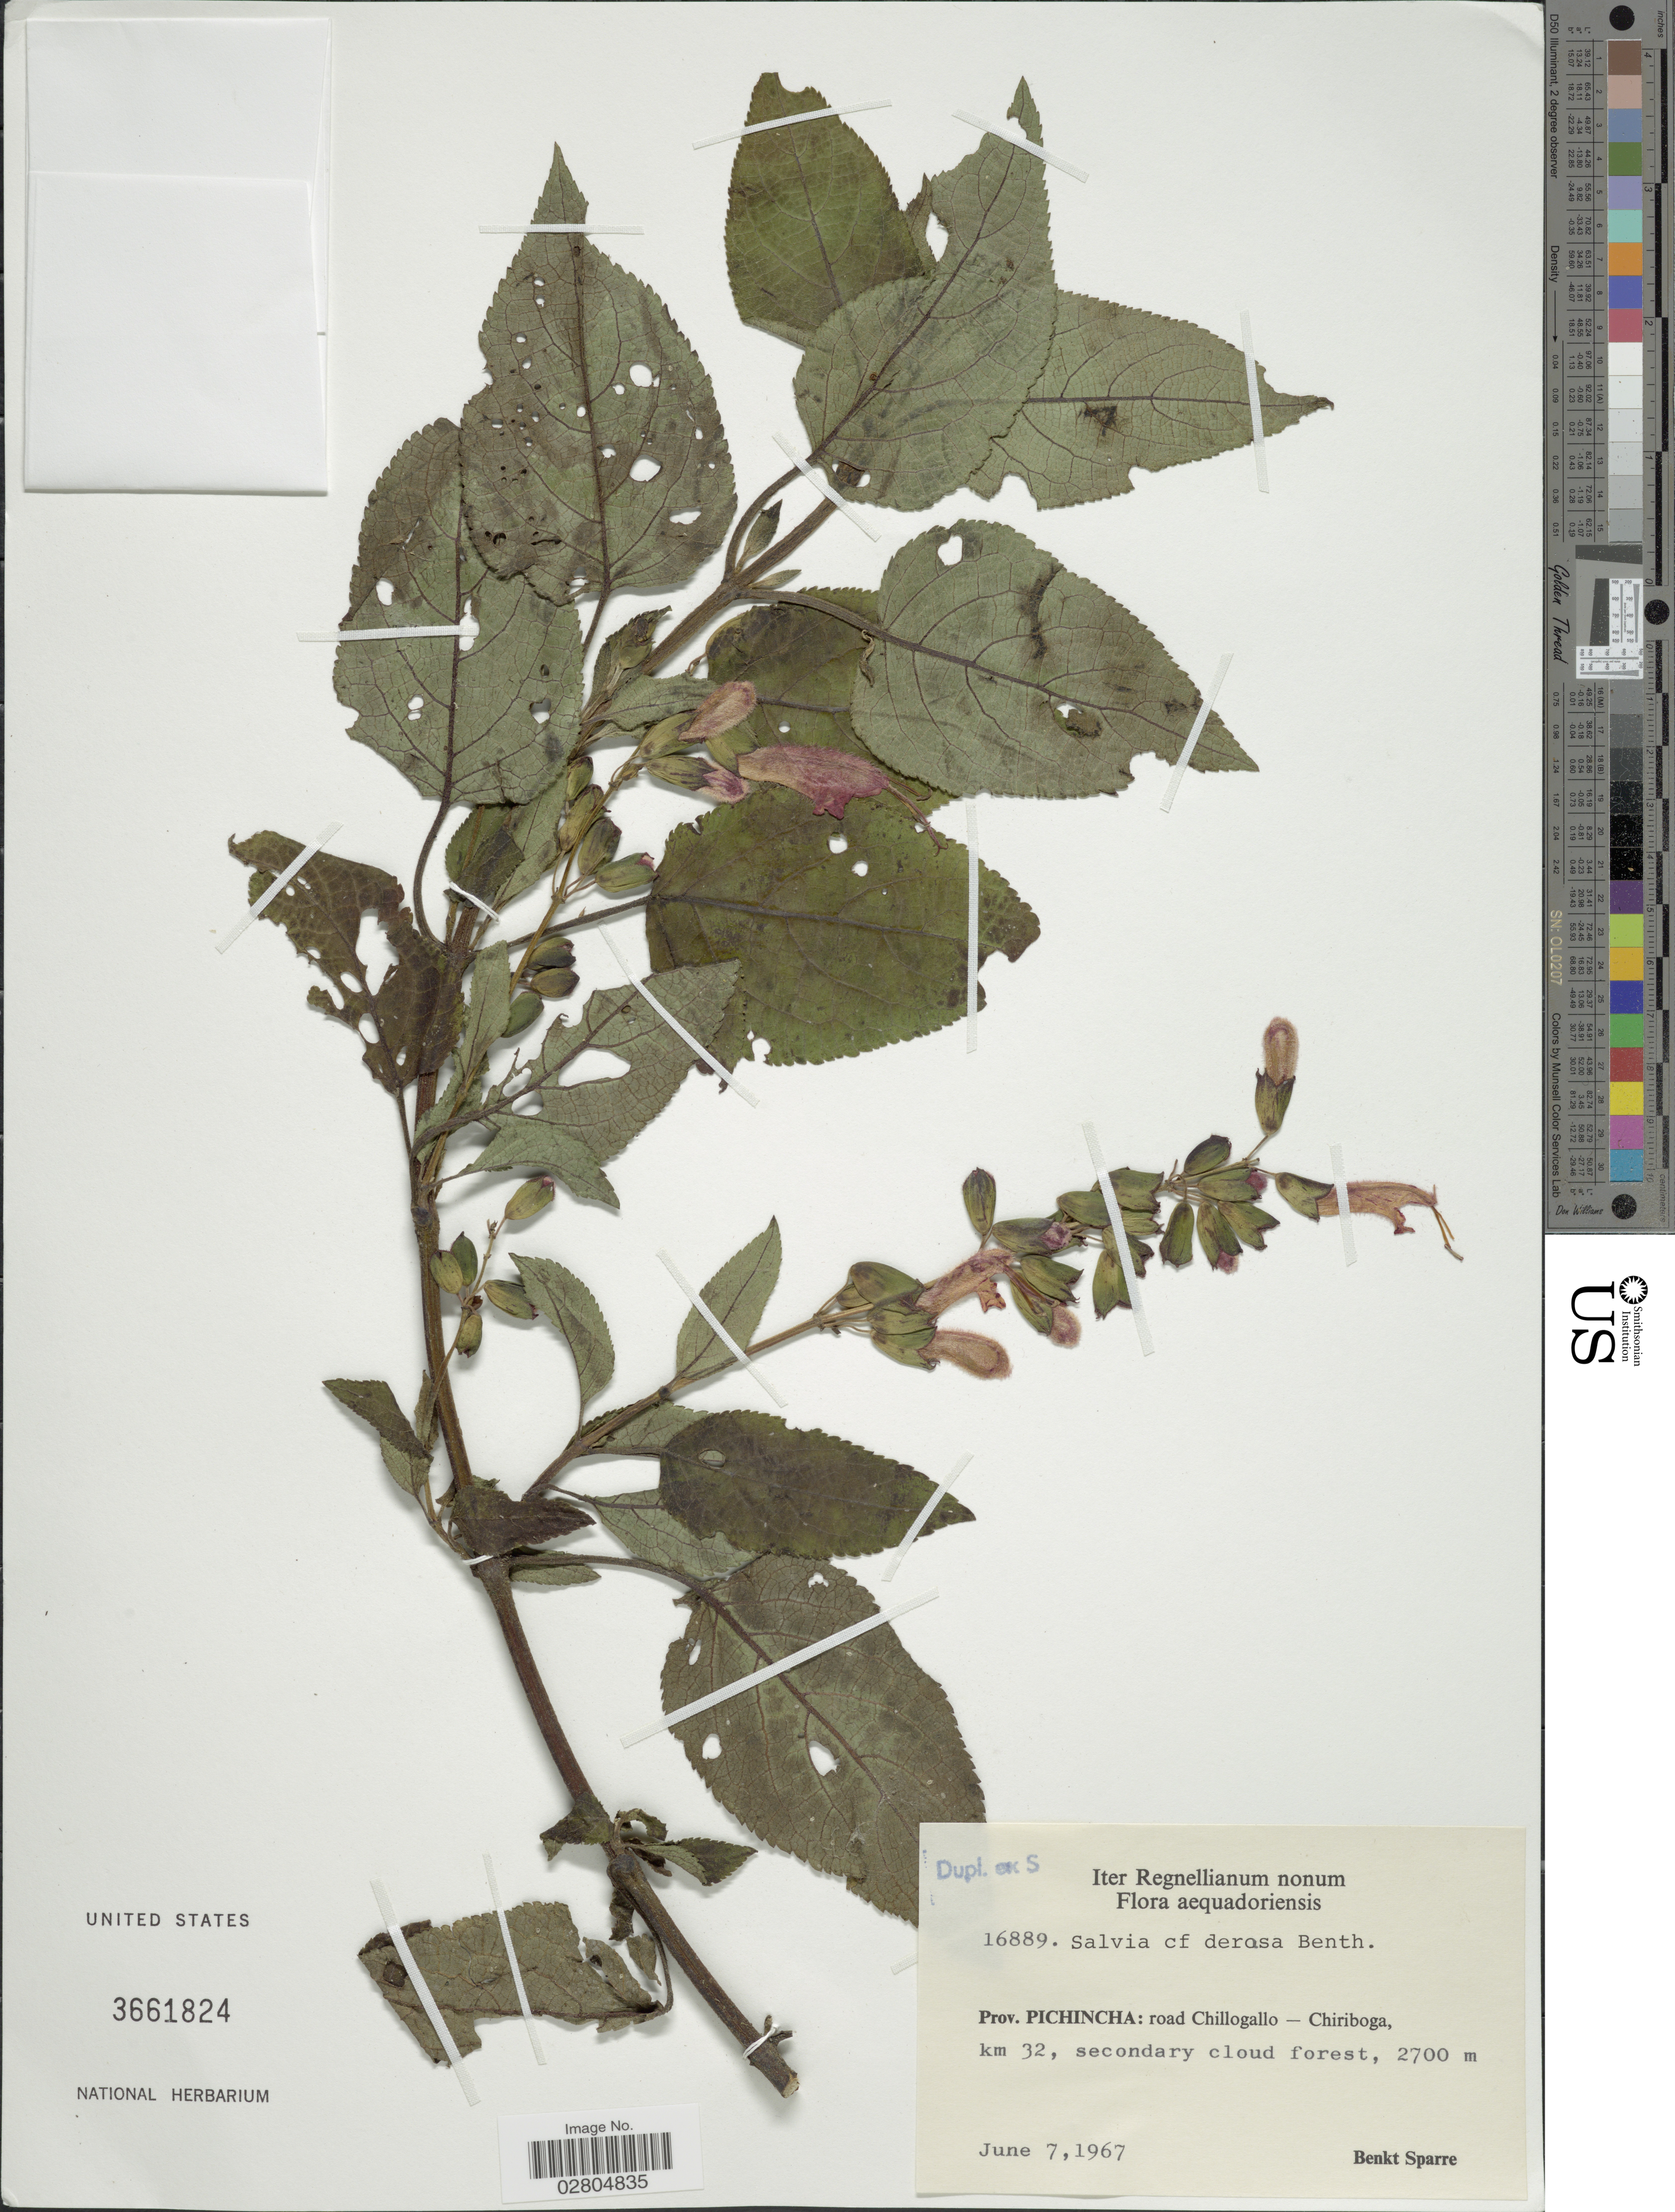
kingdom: Plantae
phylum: Tracheophyta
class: Magnoliopsida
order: Lamiales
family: Lamiaceae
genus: Salvia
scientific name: Salvia pauciserrata subsp. derasa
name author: (Benth.) J.R.I. Wood & Harley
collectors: B. Sparre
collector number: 16889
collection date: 1967-06-07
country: Ecuador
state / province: Pichincha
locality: Aequadoriensis. Road Chillogallo - Chiriboga, km 32.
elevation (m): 2700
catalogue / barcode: US 3661824